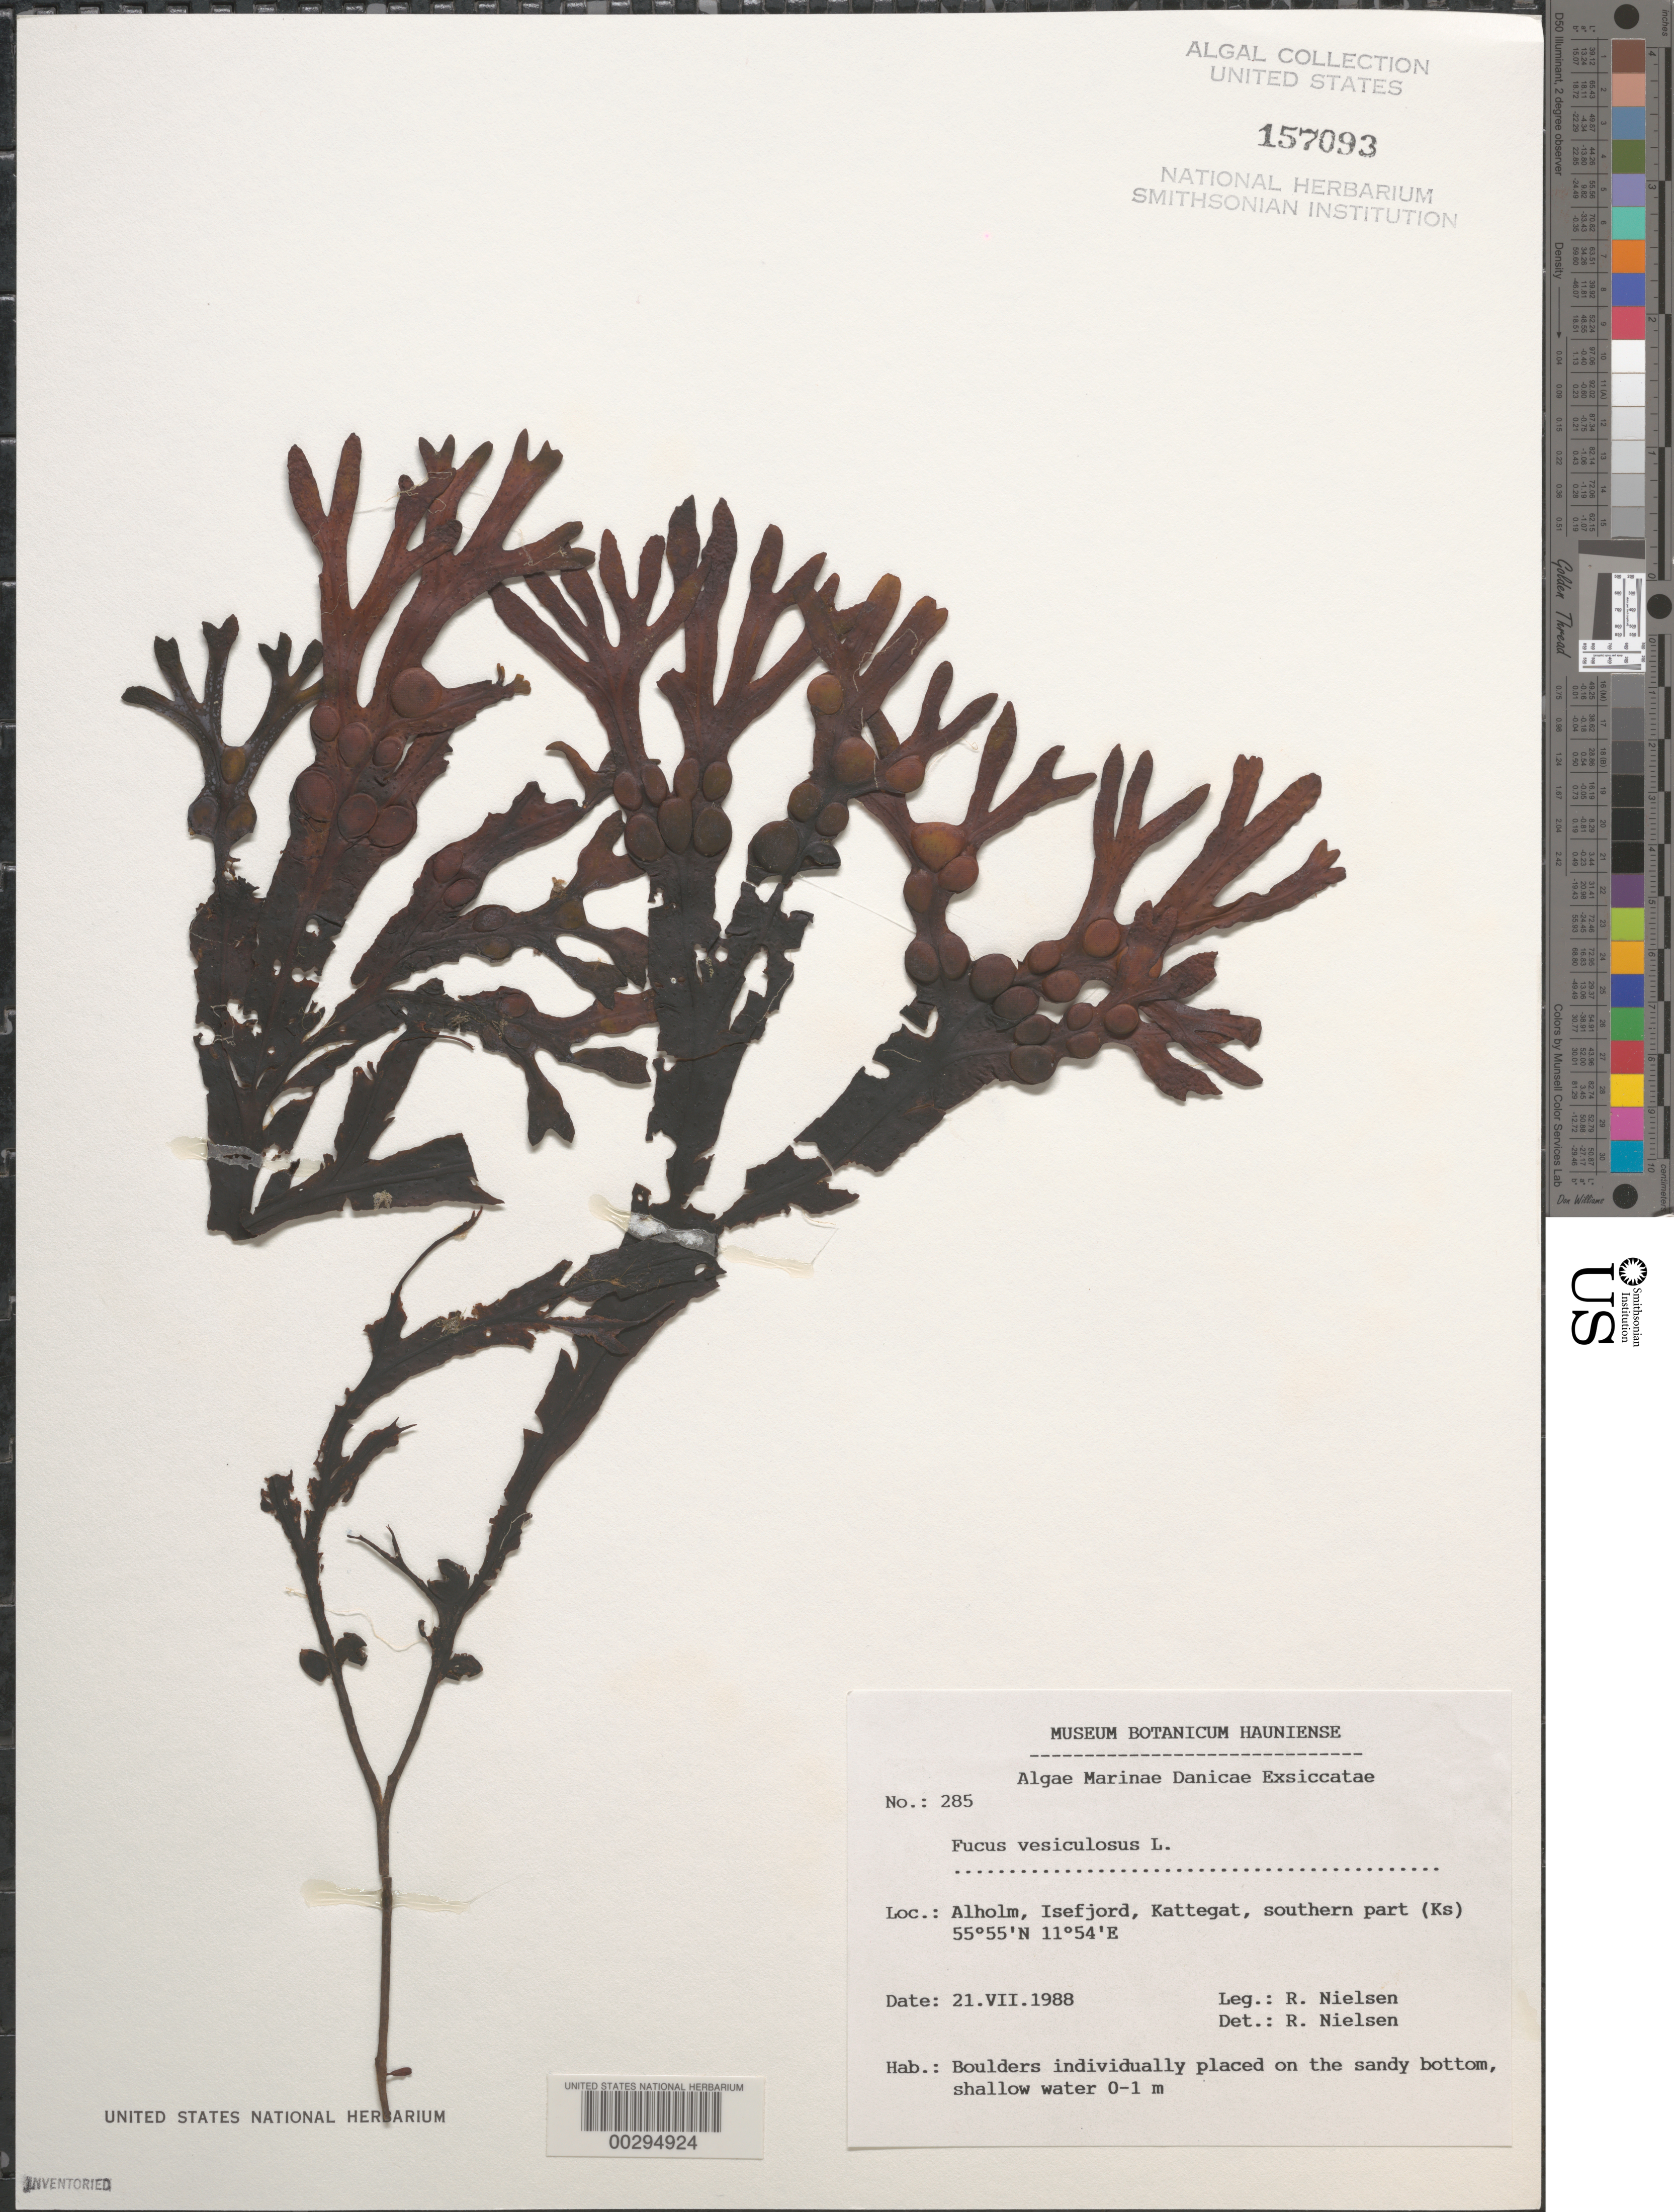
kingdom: Chromista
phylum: Ochrophyta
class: Phaeophyceae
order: Fucales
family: Fucaceae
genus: Fucus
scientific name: Fucus vesiculosus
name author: L.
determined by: Nielsen, R.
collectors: R. Nielsen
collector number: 285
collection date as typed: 21 Jul 1988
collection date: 1988-07-21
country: Denmark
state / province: Sjæland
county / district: Guldborgsund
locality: Alholm, Isefjord, Kattegat, southern part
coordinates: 55 55'N, 11 54'E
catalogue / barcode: US 157093